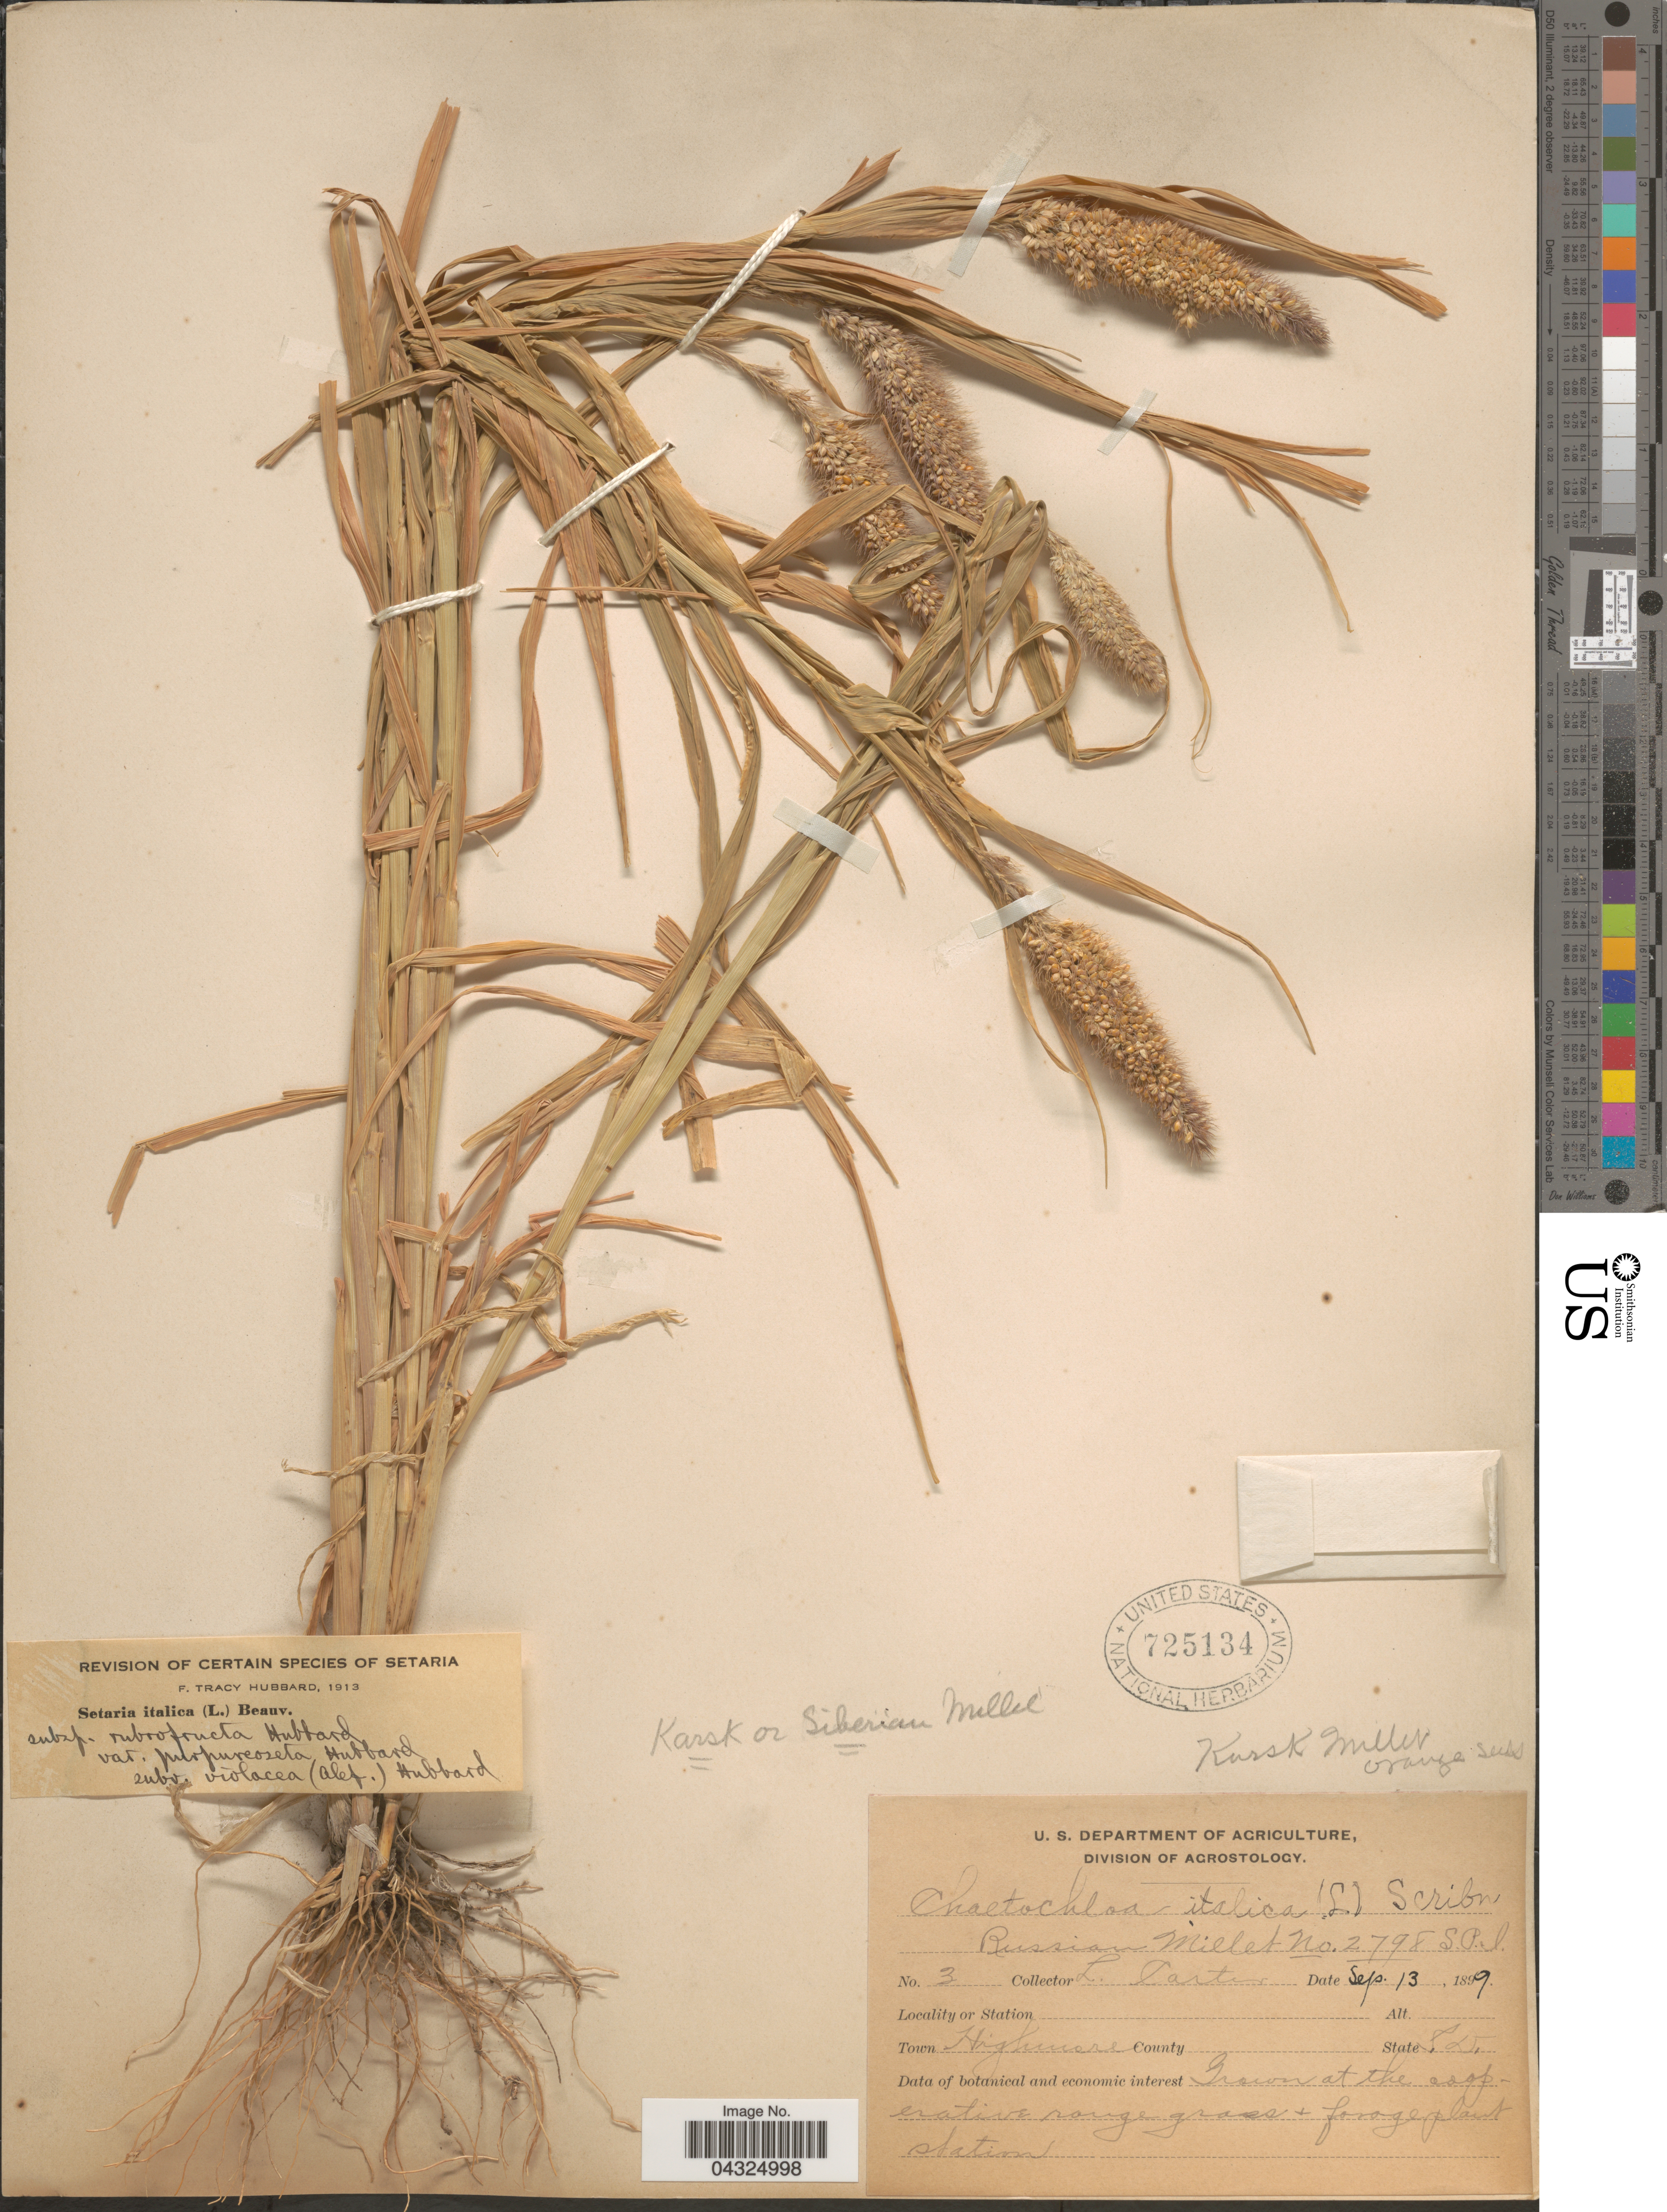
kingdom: Plantae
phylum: Tracheophyta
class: Liliopsida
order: Poales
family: Poaceae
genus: Setaria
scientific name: Setaria italica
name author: (L.) P. Beauv.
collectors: L. W. Carter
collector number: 3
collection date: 1899-09-13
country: United States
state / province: South Dakota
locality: Town Highmore. Grown at the cooperative range grass + forage plant station.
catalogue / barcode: US 725134